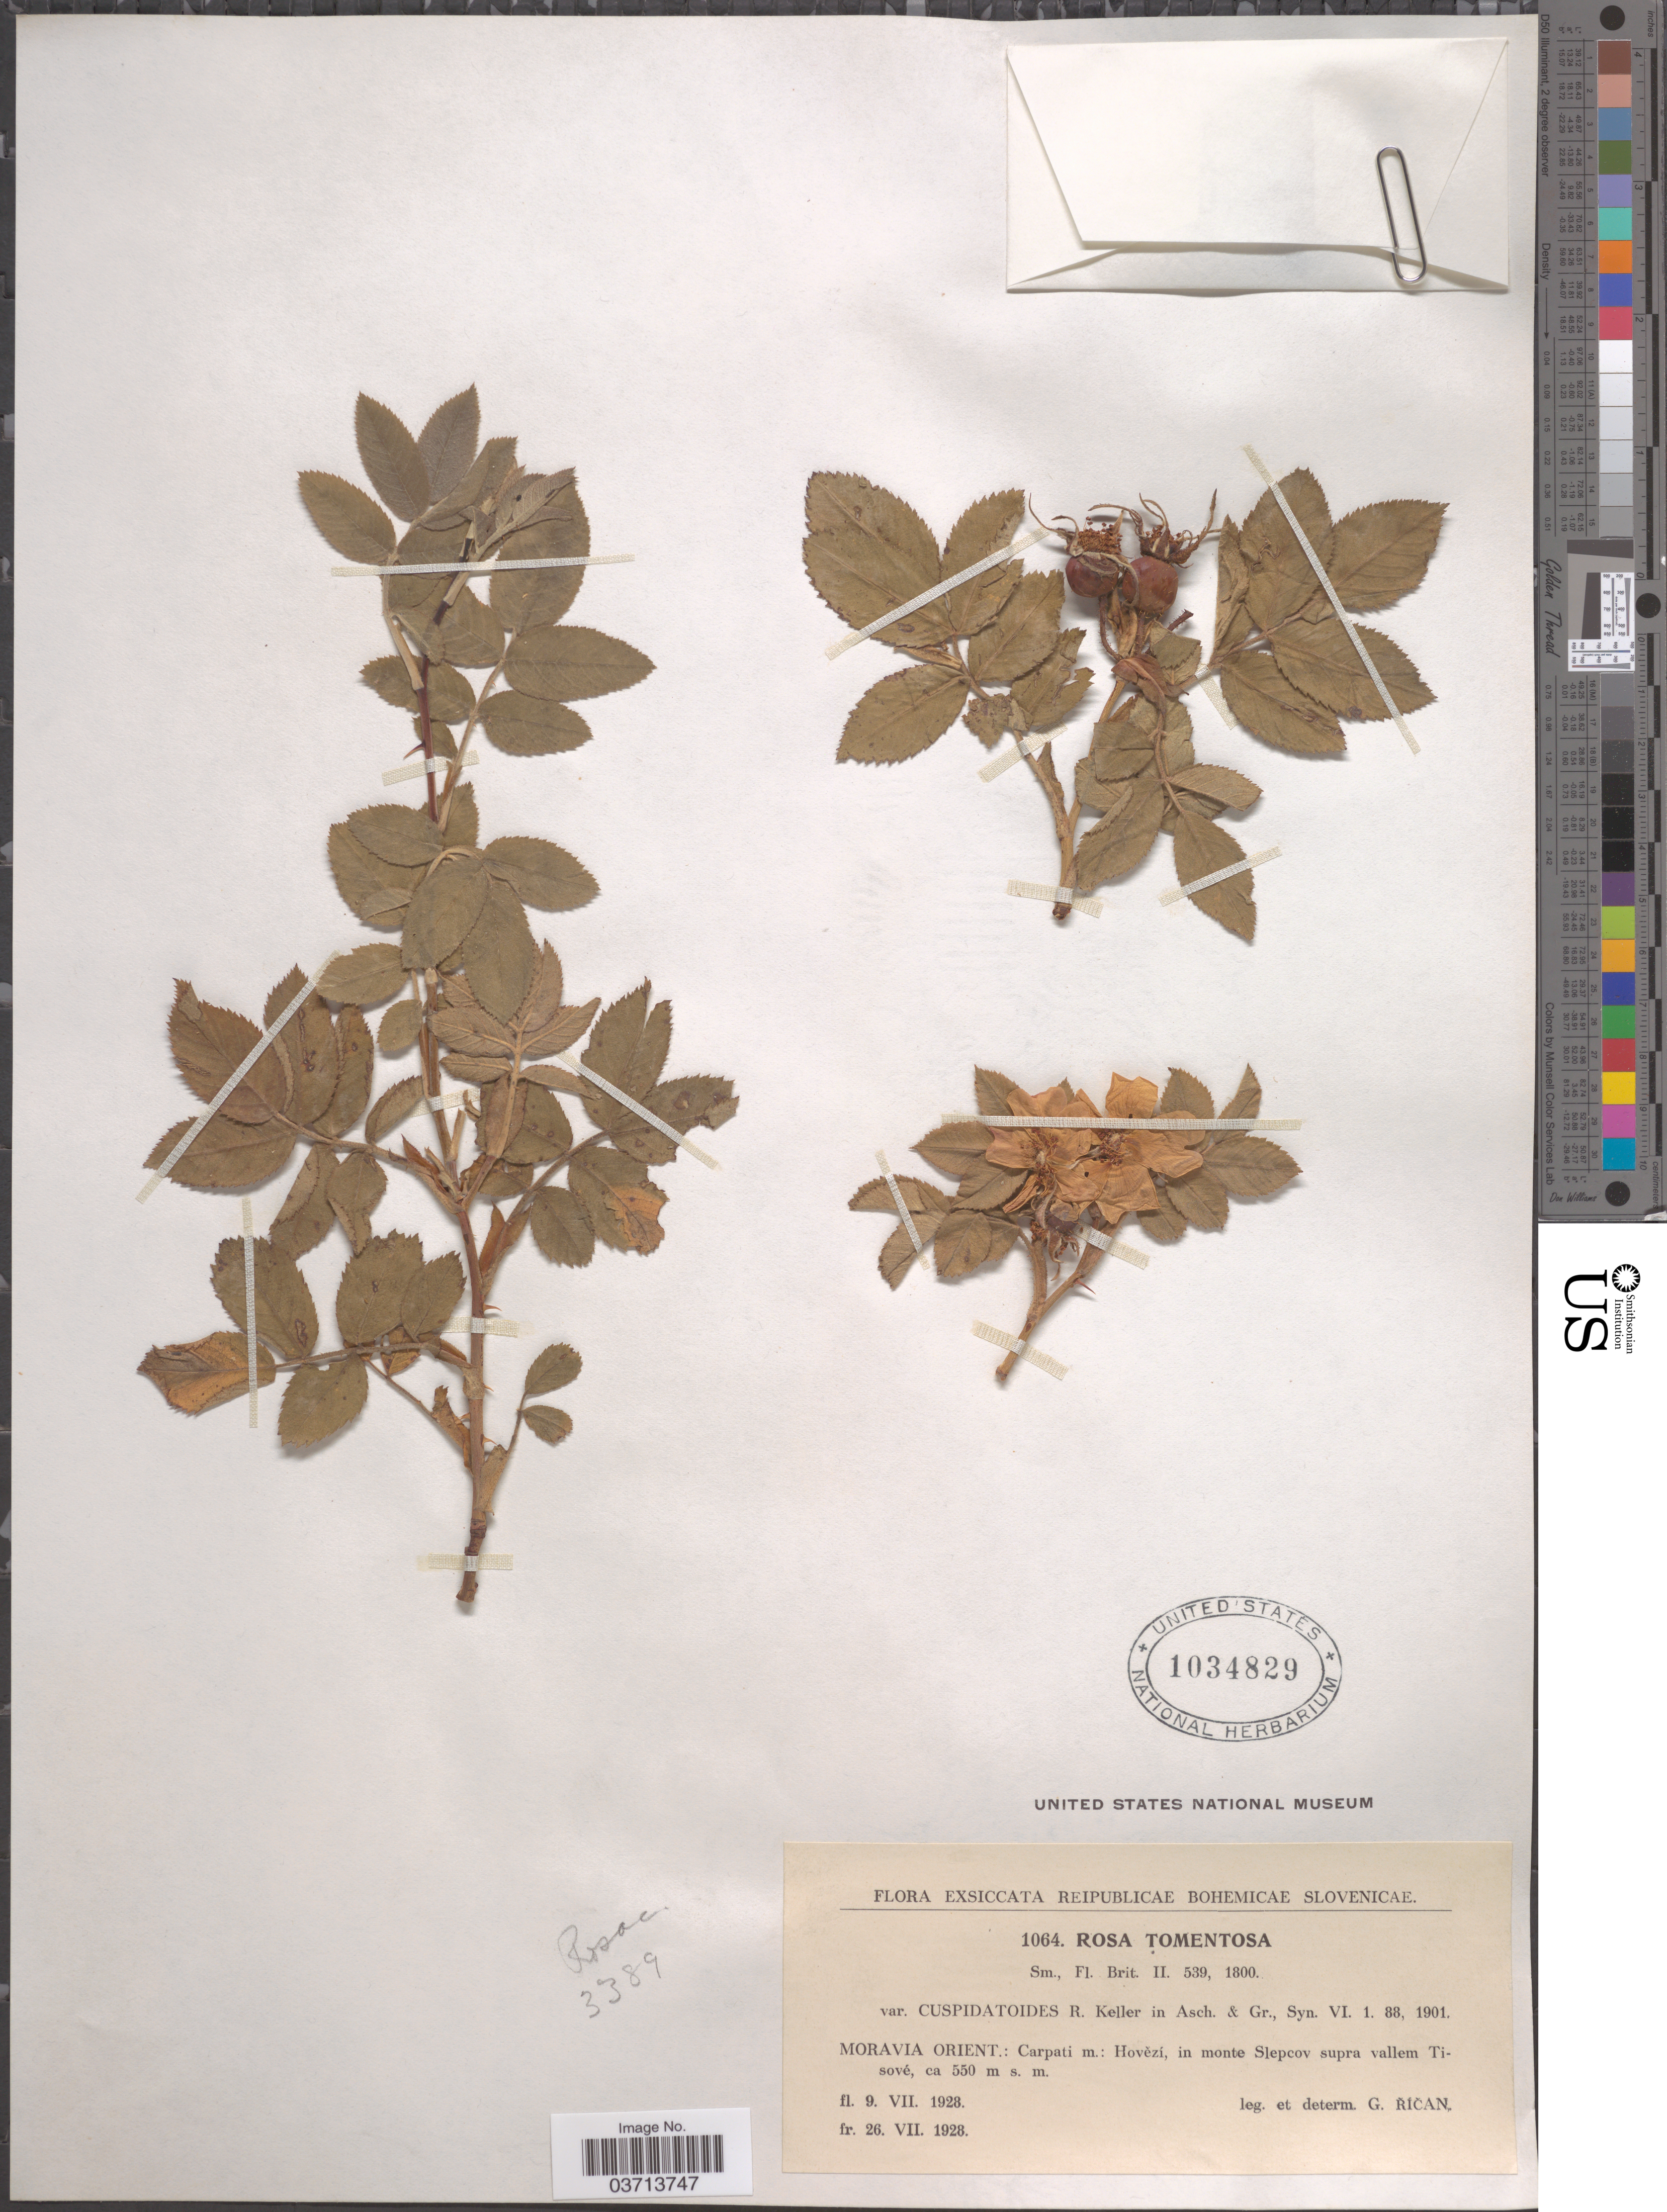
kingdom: Plantae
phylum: Tracheophyta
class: Magnoliopsida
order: Rosales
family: Rosaceae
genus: Rosa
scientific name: Rosa tomentosa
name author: Sm.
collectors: G. Rican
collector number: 1064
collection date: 1928-07-09/1928-07-26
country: Czechia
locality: Reipublicae Bohemicae Slovenicae. Moravia Orient.: Carpati m.: Hovězí, in monte Slepcov supra vallem Tisové.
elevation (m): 550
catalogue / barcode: US 1034829